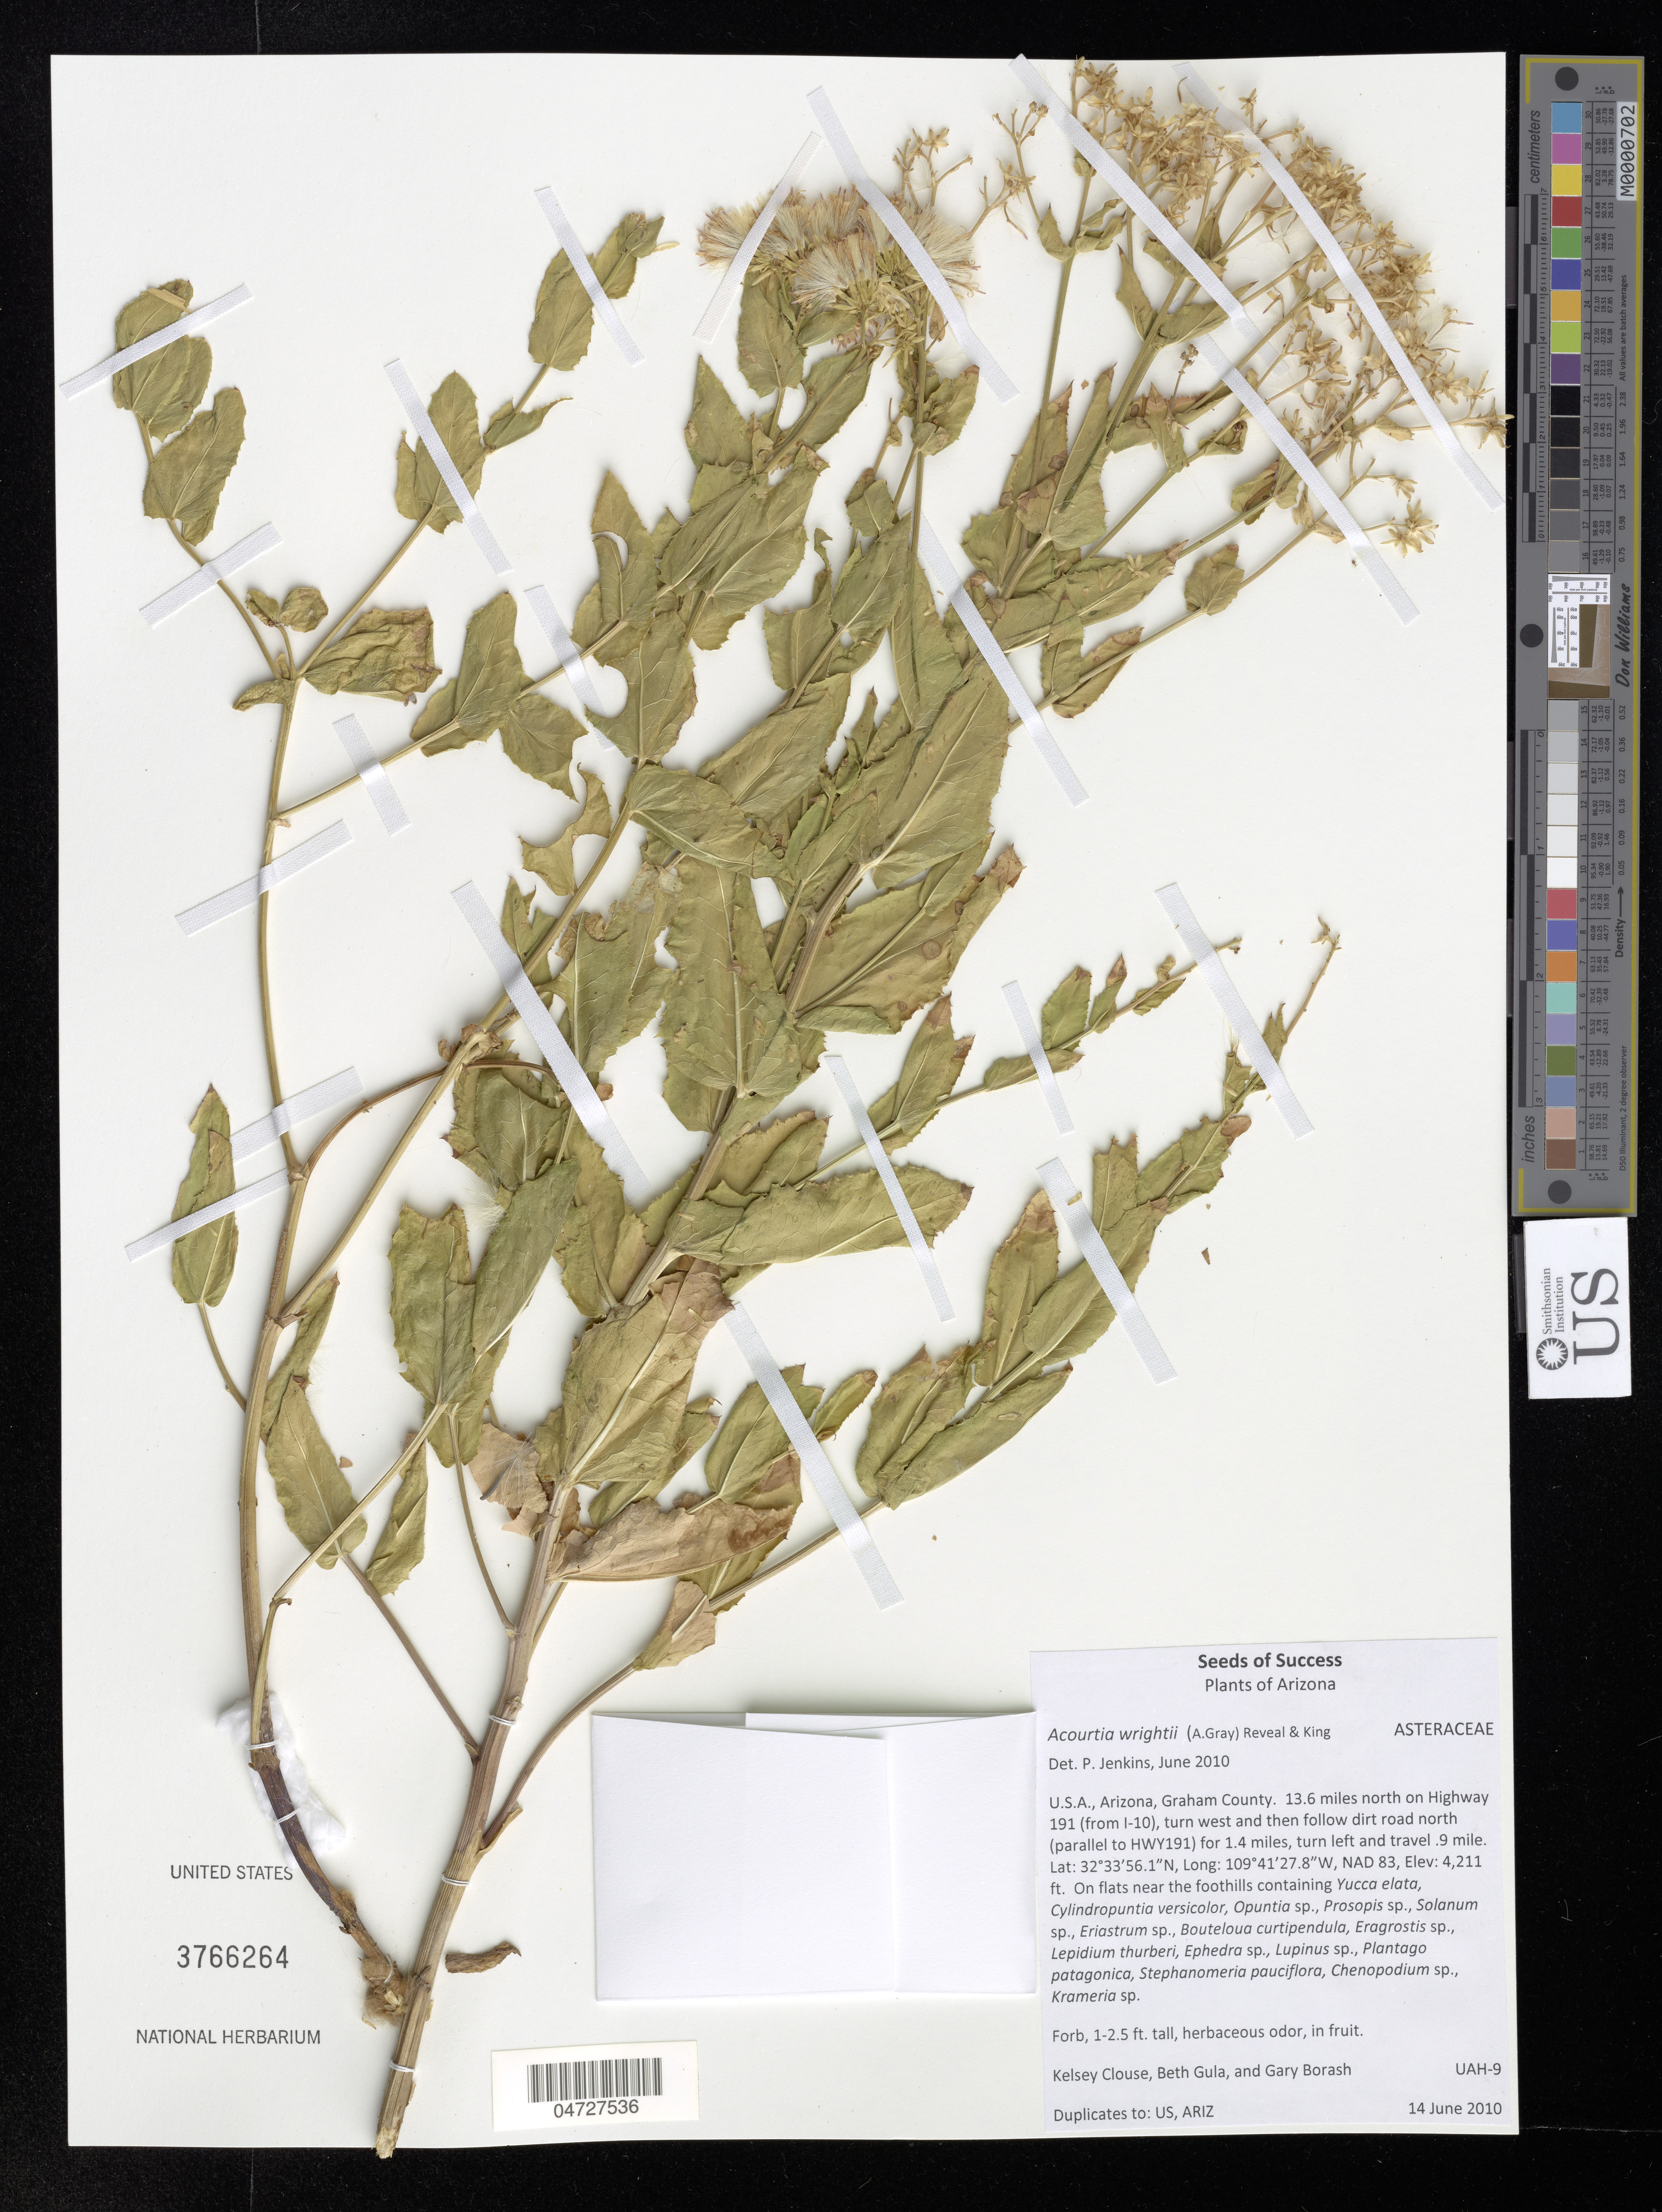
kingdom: Plantae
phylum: Tracheophyta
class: Magnoliopsida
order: Asterales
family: Asteraceae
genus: Acourtia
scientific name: Acourtia wrightii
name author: (A. Gray) Reveal & R.M. King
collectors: K. Clouse, B. Gula & G. Borash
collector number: UAH-9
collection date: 2010-06-14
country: United States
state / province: Arizona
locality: Graham County. 13.6 miles north on Highway 191 (from I-10), turn west and then follow dirt road north (parallel to HWY191) for 1.4 miles, turn left and travel .9 mile.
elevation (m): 1284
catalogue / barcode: US 3766264